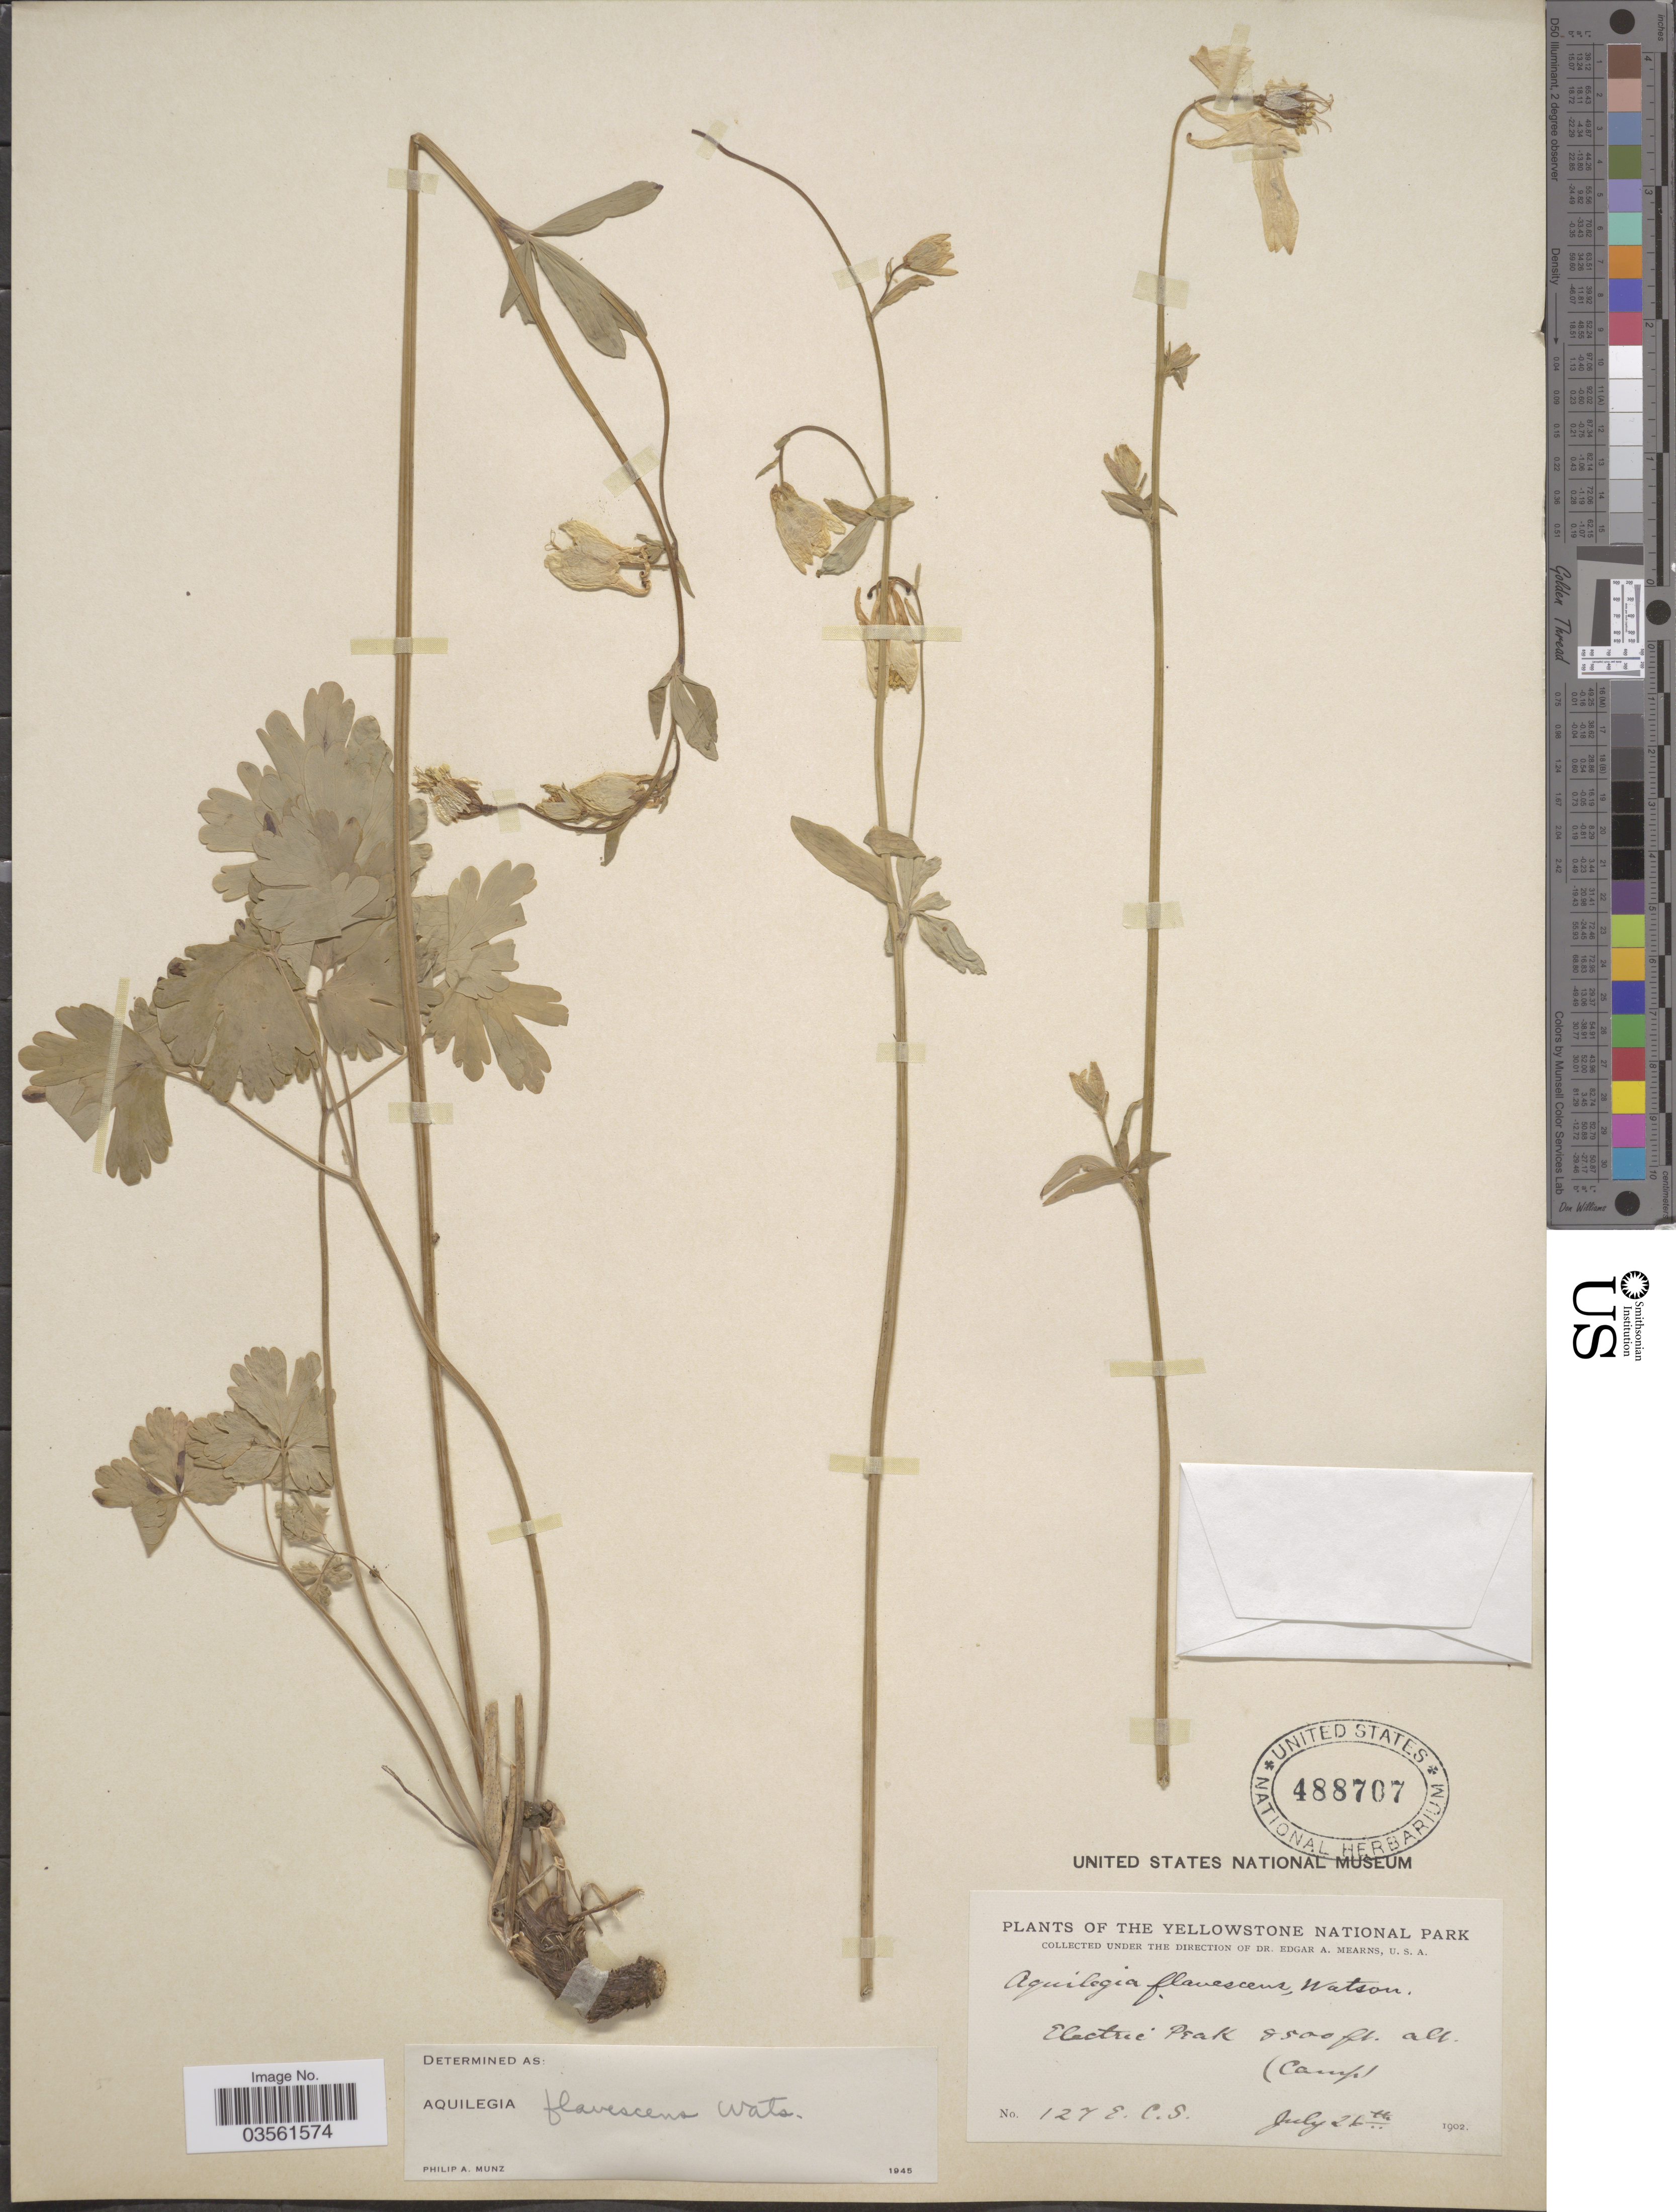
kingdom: Plantae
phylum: Tracheophyta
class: Magnoliopsida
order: Ranunculales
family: Ranunculaceae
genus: Aquilegia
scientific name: Aquilegia flavescens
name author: S. Watson in C. King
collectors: E. C. Smith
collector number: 127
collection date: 1902-07-26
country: United States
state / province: Montana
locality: The Yellowstone National Park. Electric Peak. (Camp).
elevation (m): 2591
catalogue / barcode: US 488707